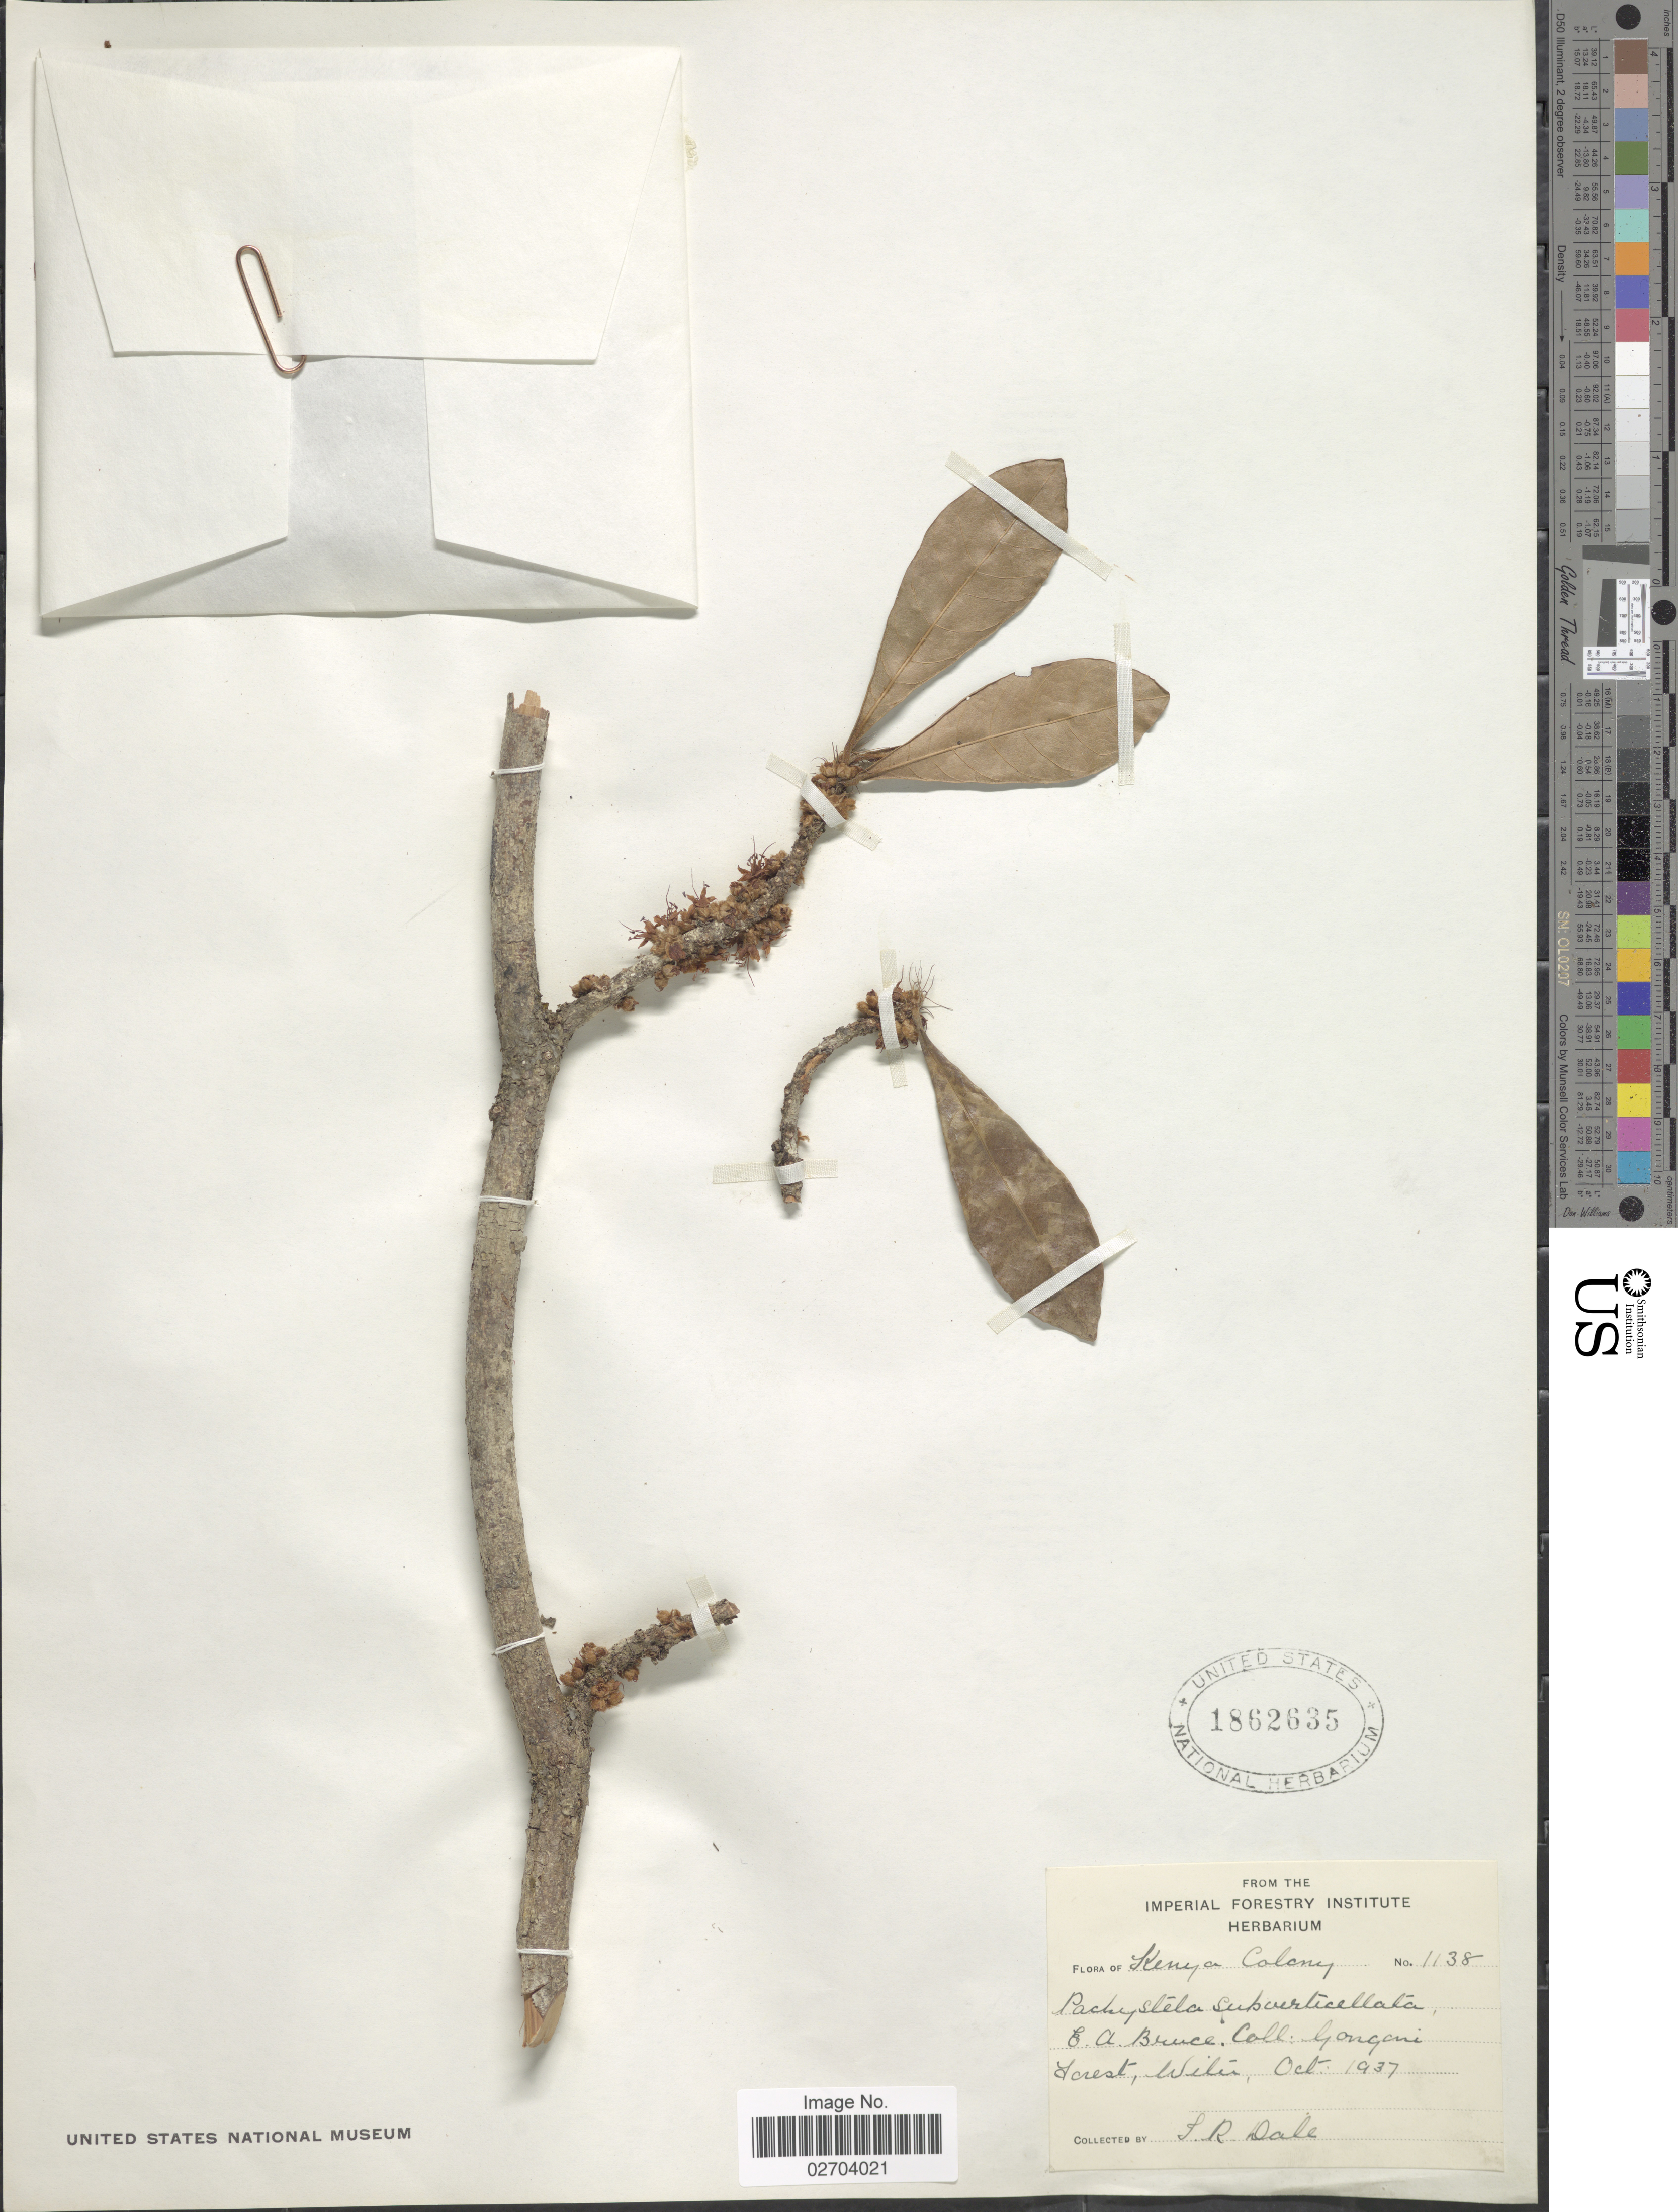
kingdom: Plantae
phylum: Tracheophyta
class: Magnoliopsida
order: Ericales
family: Sapotaceae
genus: Synsepalum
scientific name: Synsepalum subverticillatum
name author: (E.A. Bruce) T.D. Penn.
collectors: T. Dale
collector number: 1138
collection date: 1937-10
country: Kenya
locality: Kenya Colony. Forest Wilei [interpreted]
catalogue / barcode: US 1862635